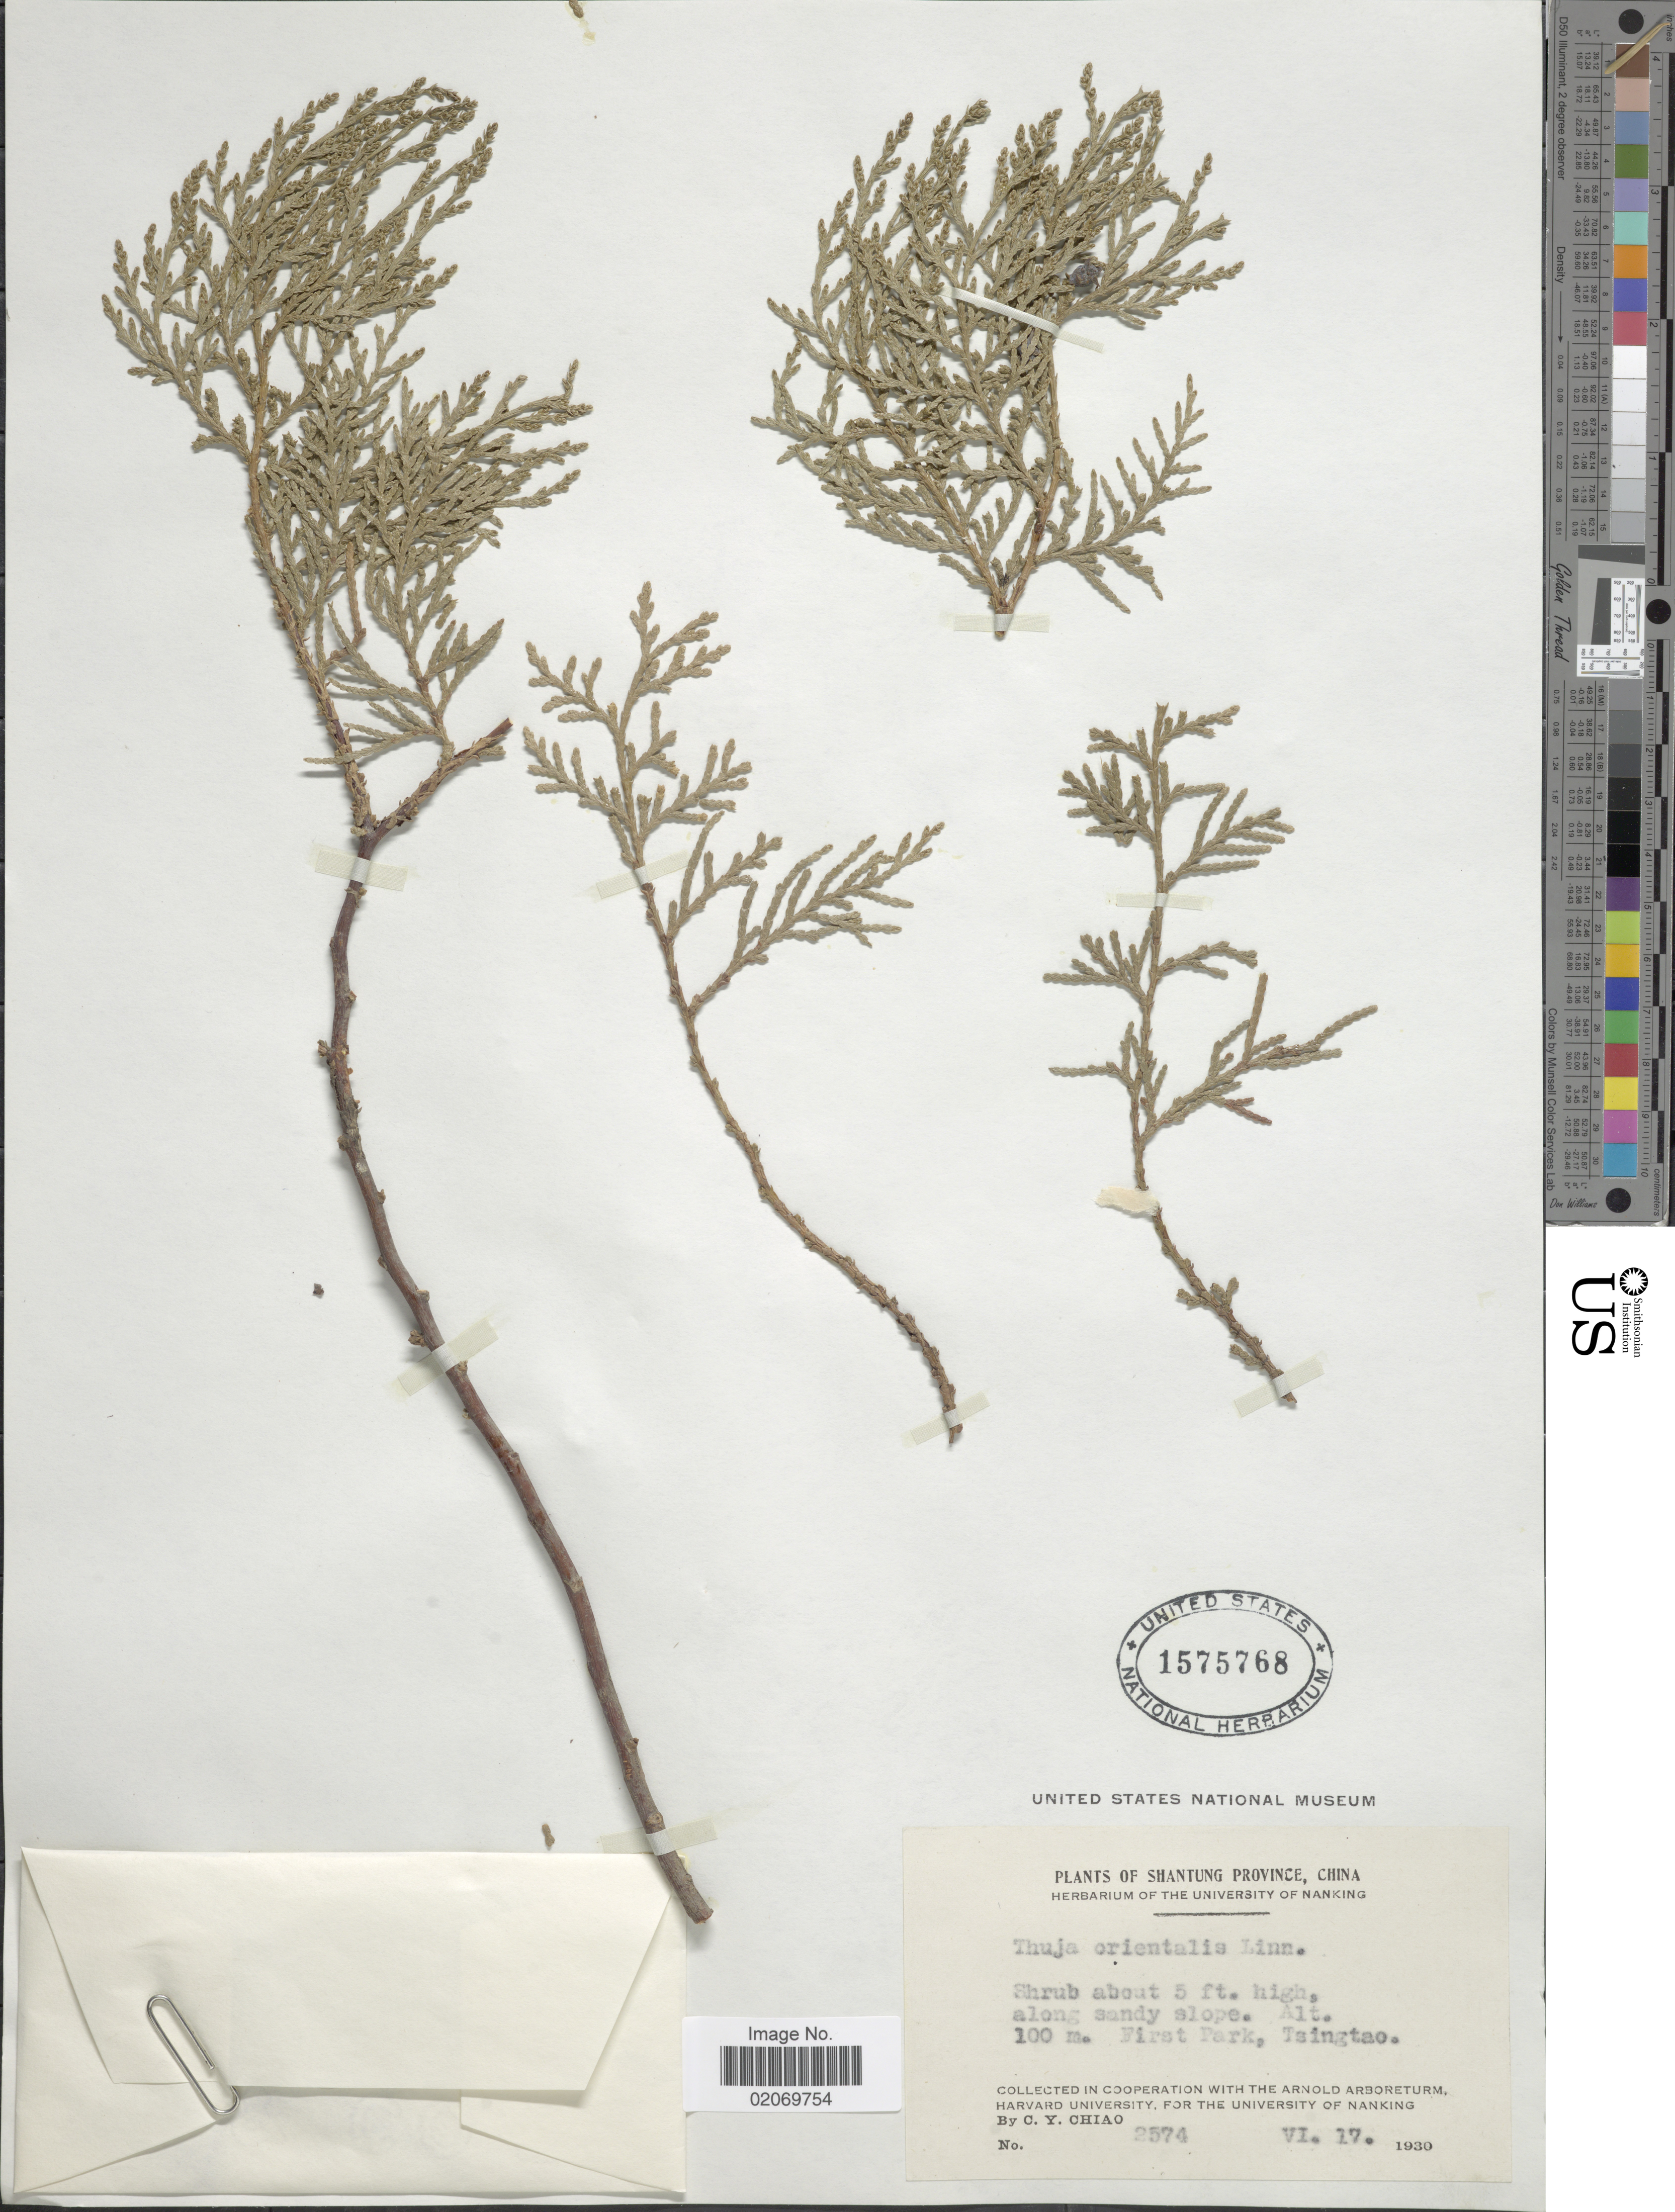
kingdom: Plantae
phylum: Tracheophyta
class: Pinopsida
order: Pinales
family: Cupressaceae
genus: Thuja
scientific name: Thuja orientalis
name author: L.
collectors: C. Y. Chiao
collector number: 2574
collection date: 1930-06-17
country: China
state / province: Shandong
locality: Shantung Province, along sandy slope, First Park, Tsingtao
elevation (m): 100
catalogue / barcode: US 1575768